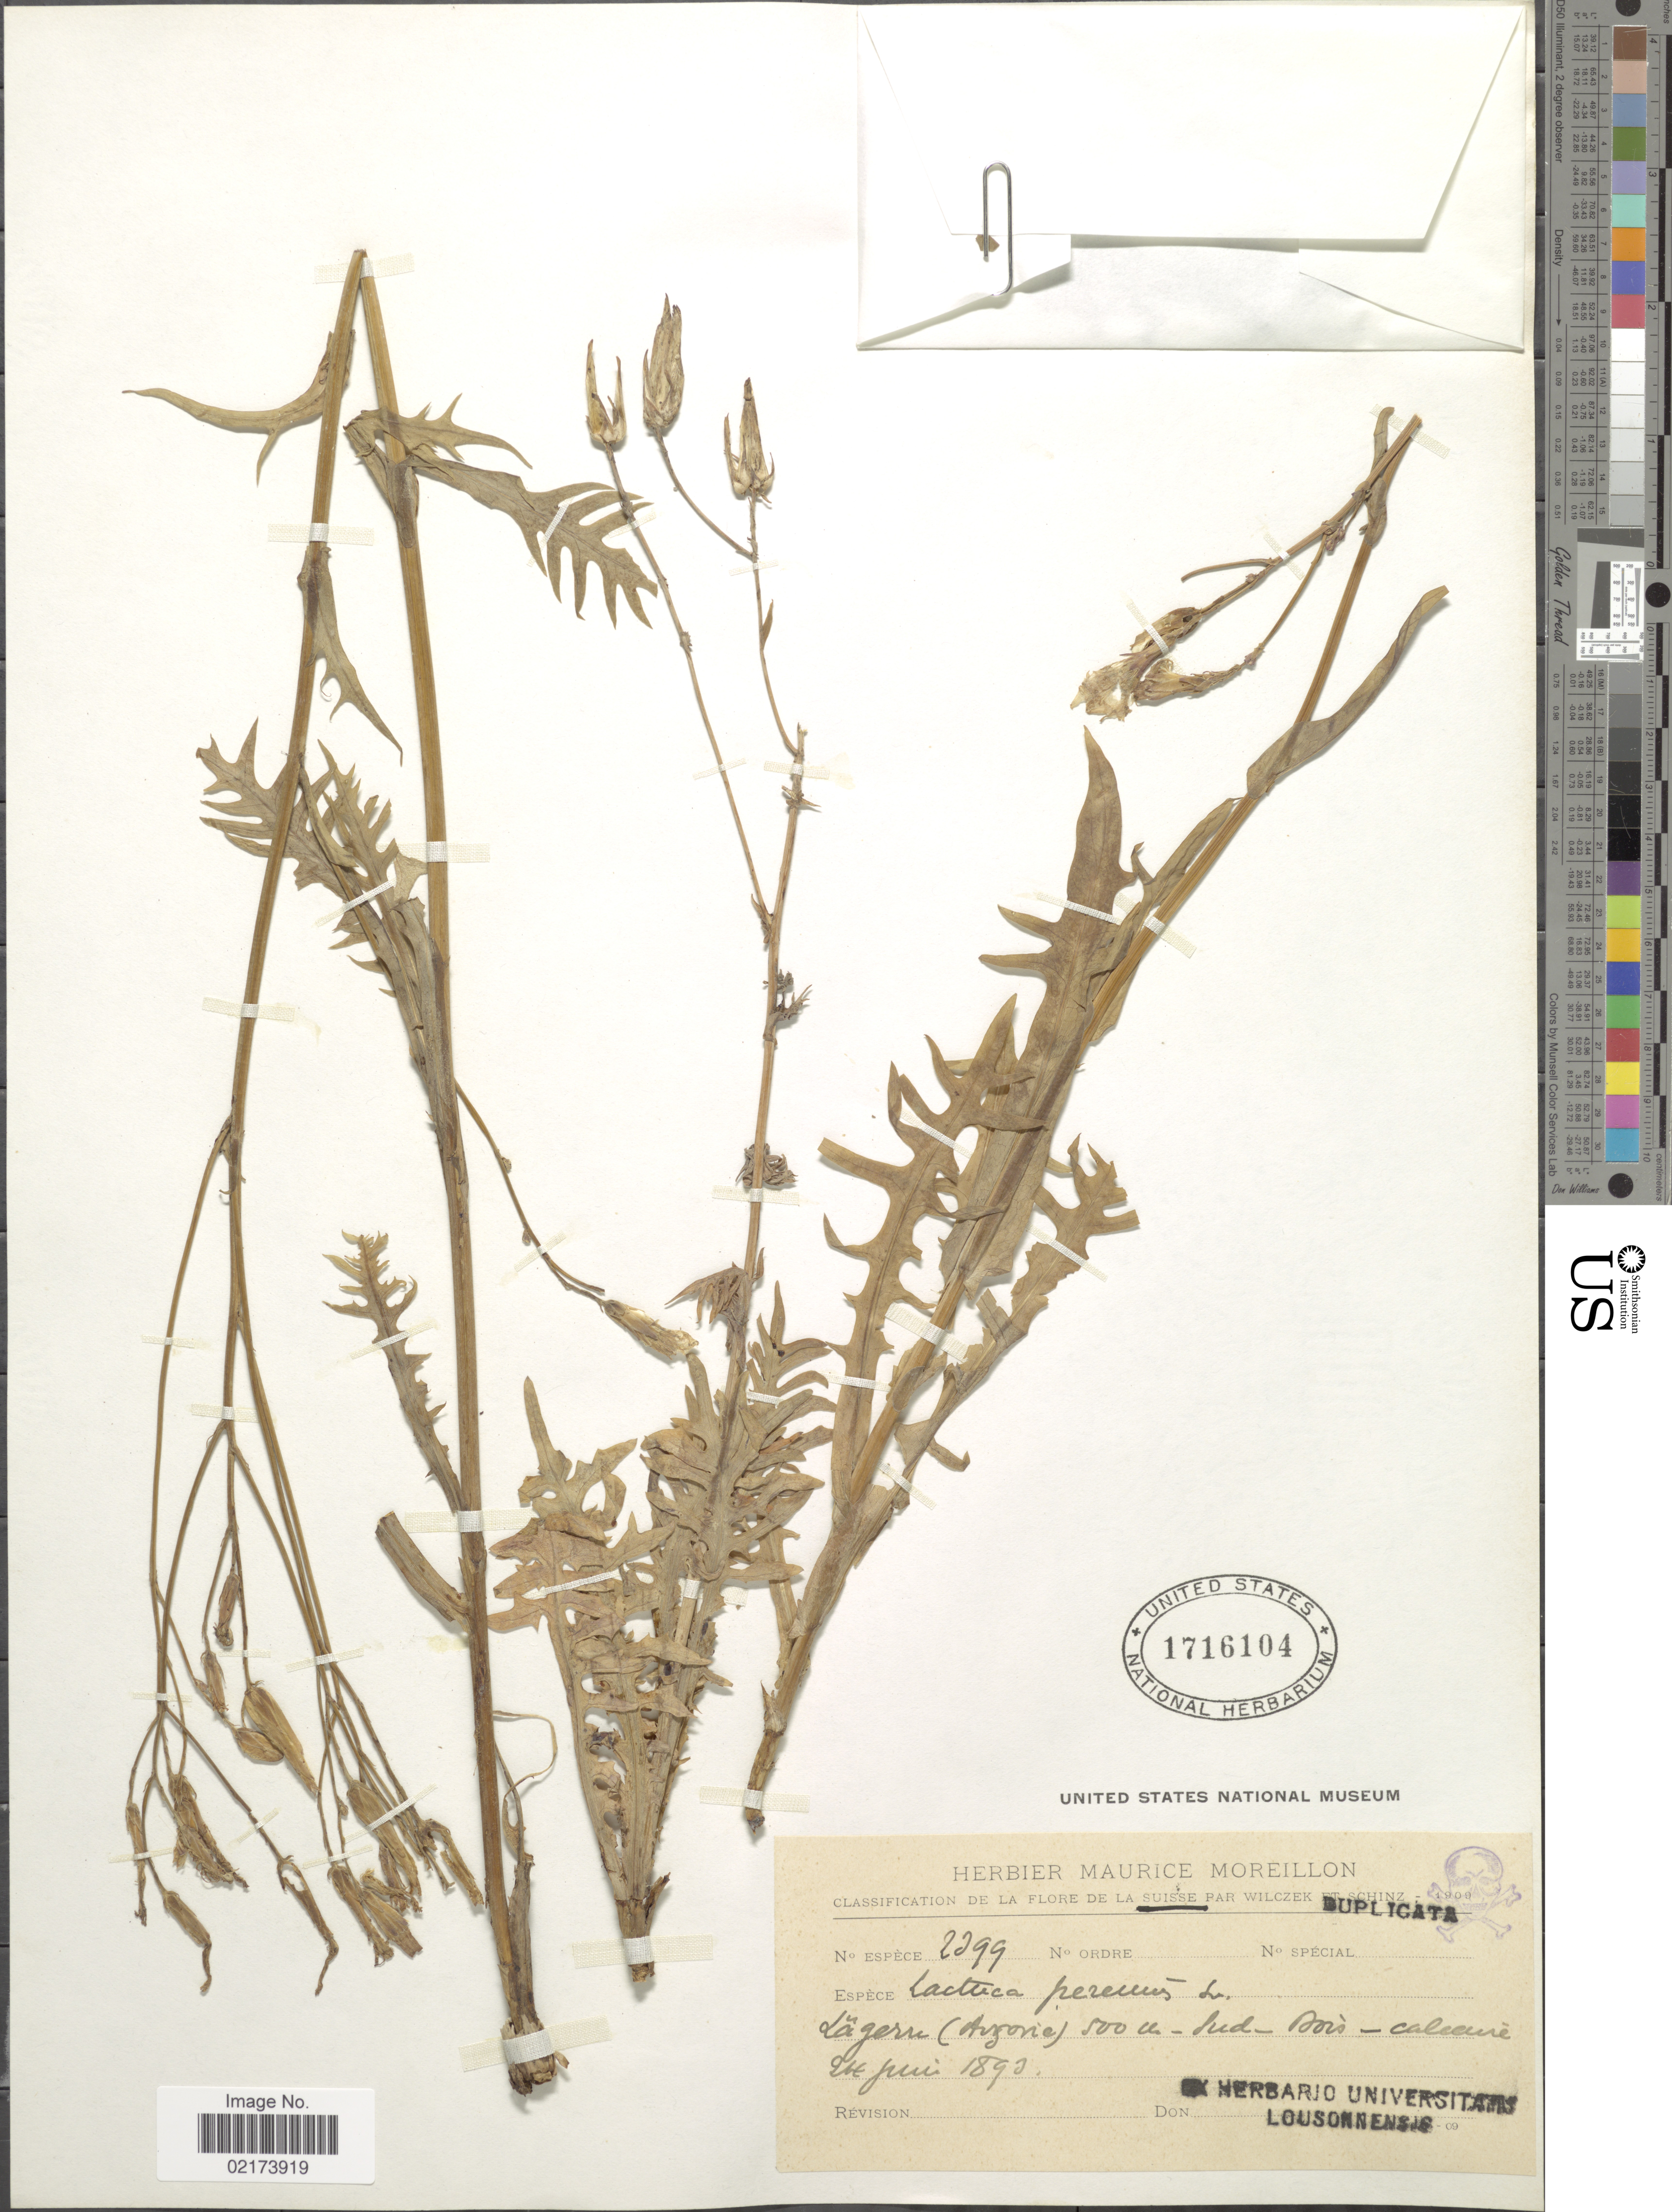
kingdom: Plantae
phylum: Tracheophyta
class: Magnoliopsida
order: Asterales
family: Asteraceae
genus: Lactuca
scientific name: Lactuca perennis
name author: L.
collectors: ex herb. Maurice Moreillon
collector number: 2099*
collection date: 1890-06-26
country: Switzerland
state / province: Aargau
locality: Suisse, Lägern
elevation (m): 500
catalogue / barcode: US 1716104